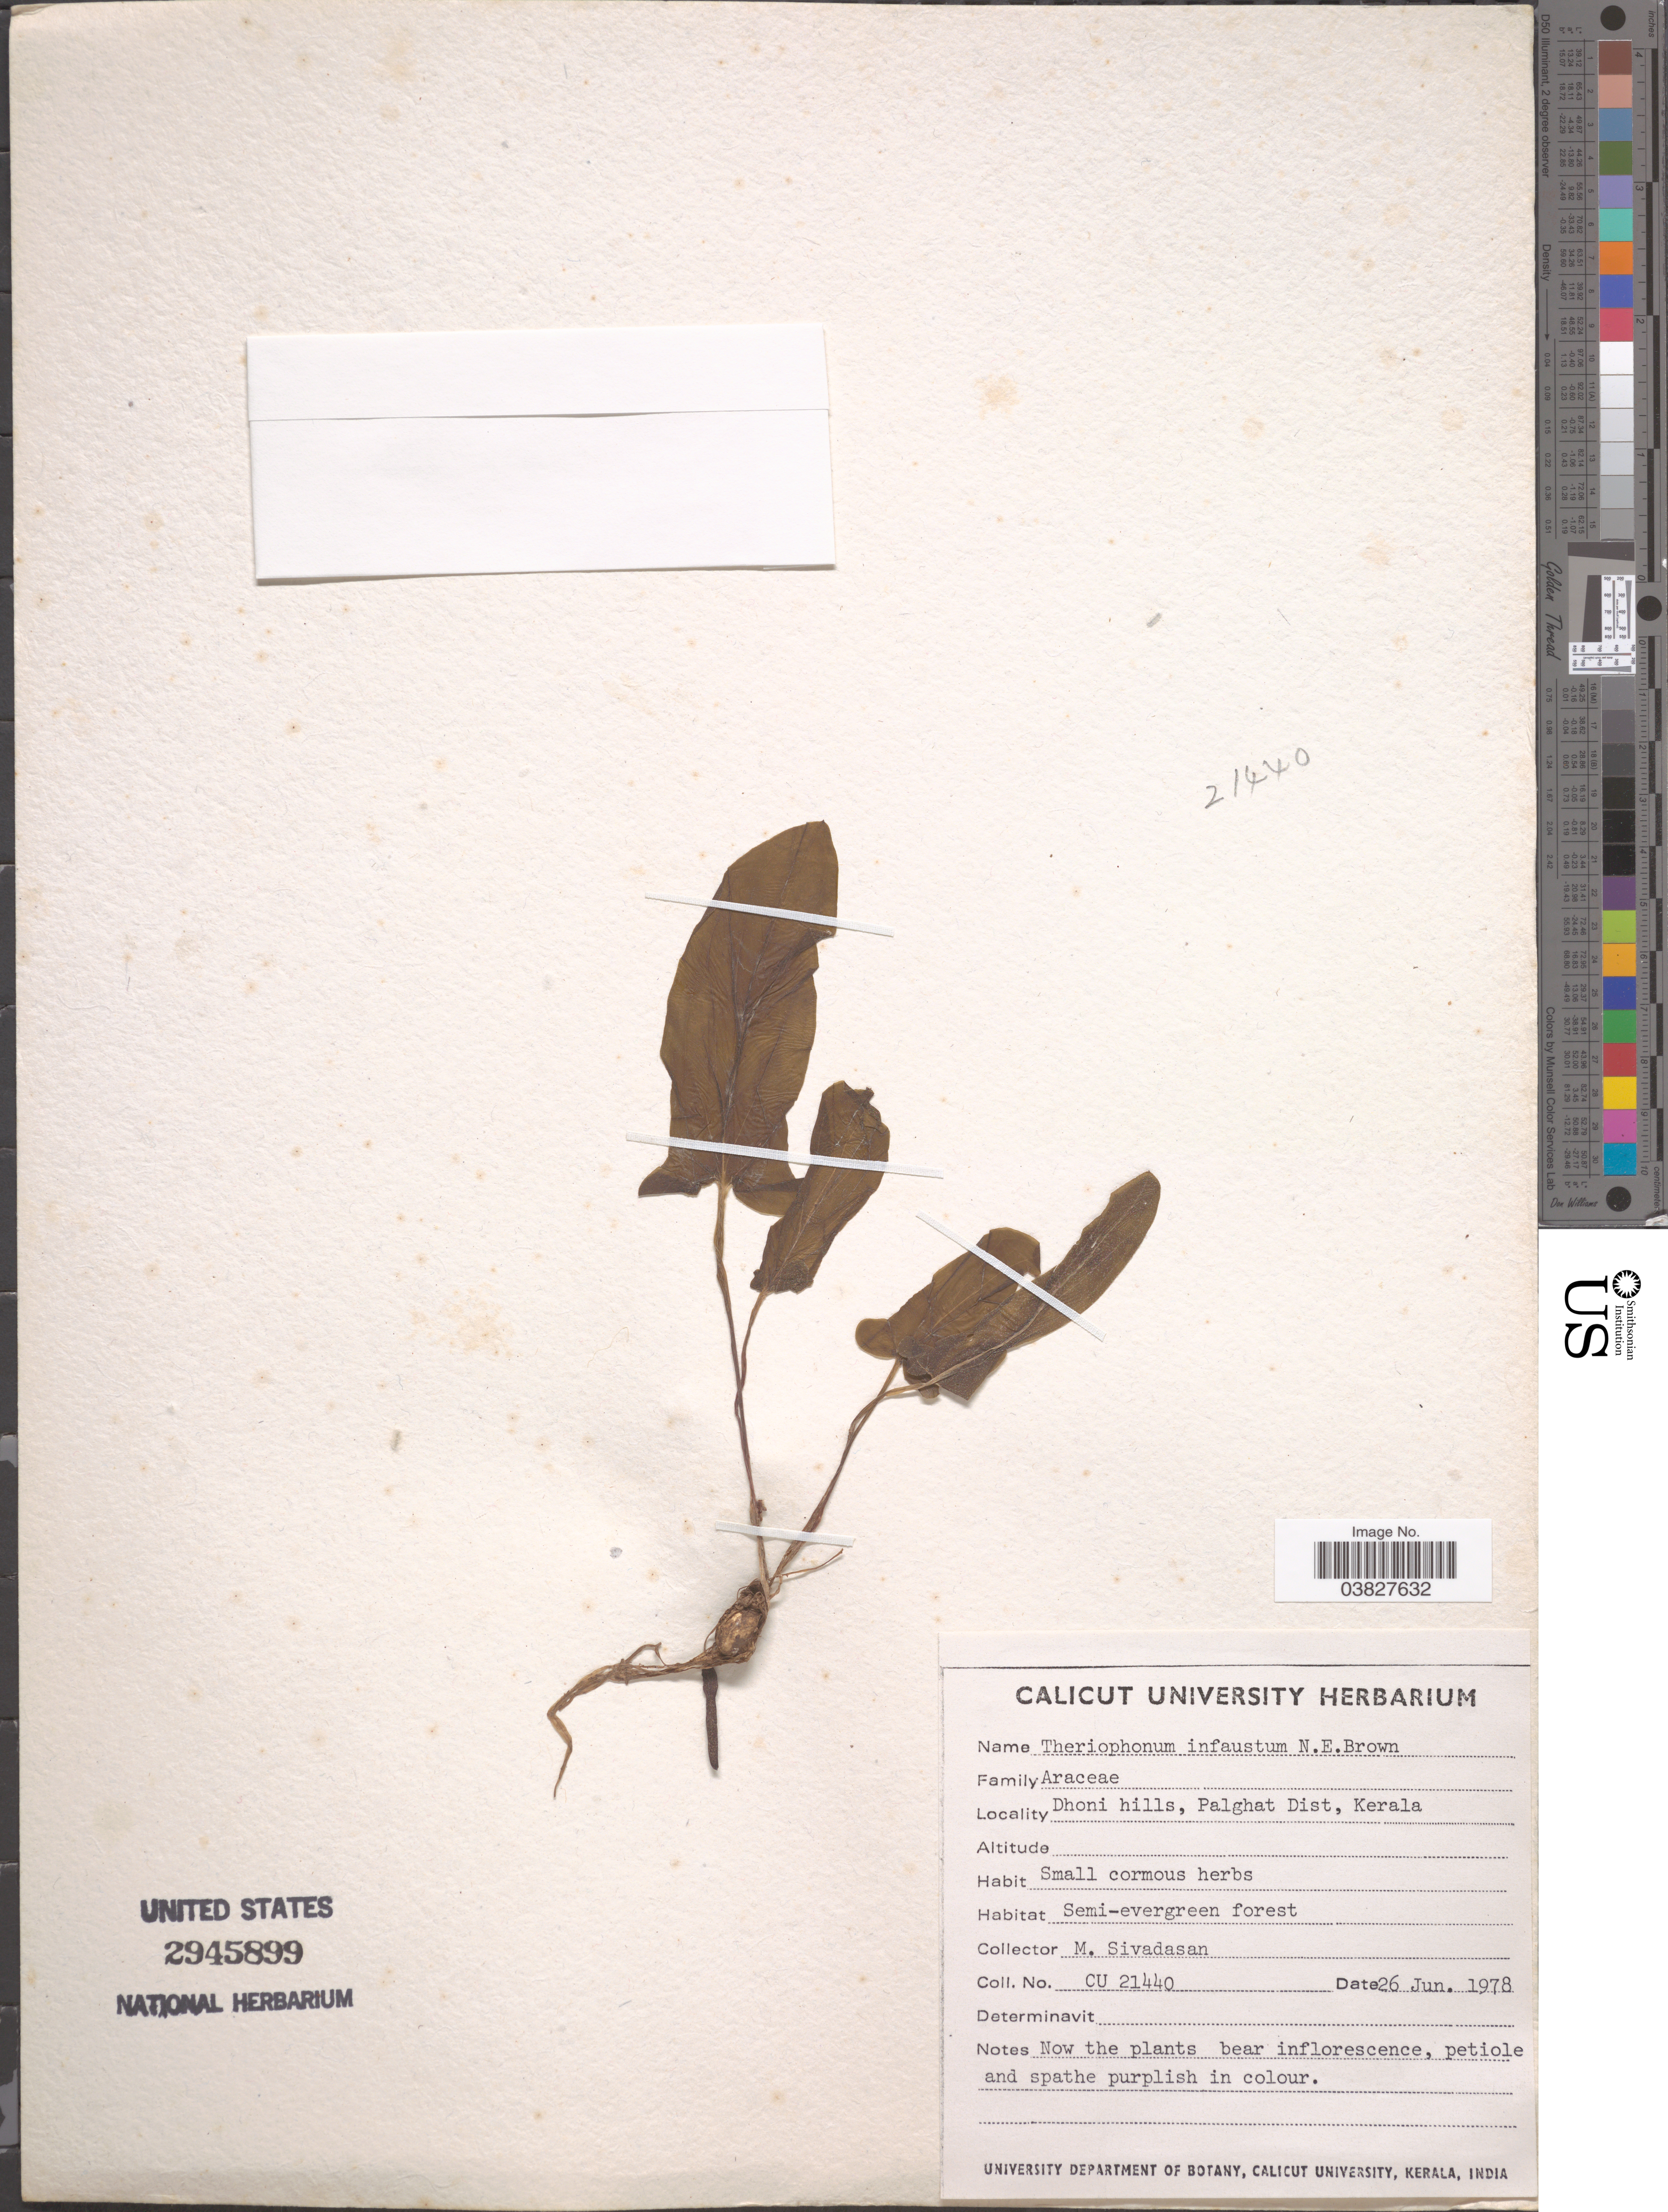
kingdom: Plantae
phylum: Tracheophyta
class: Liliopsida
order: Alismatales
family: Araceae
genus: Theriophonum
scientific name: Theriophonum infaustum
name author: N.E. Br.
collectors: M. Sivadasan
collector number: CU21440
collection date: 1978-06-26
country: India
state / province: Kerala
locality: Dhoni hills, Palghat Dist.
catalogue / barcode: US 2945899